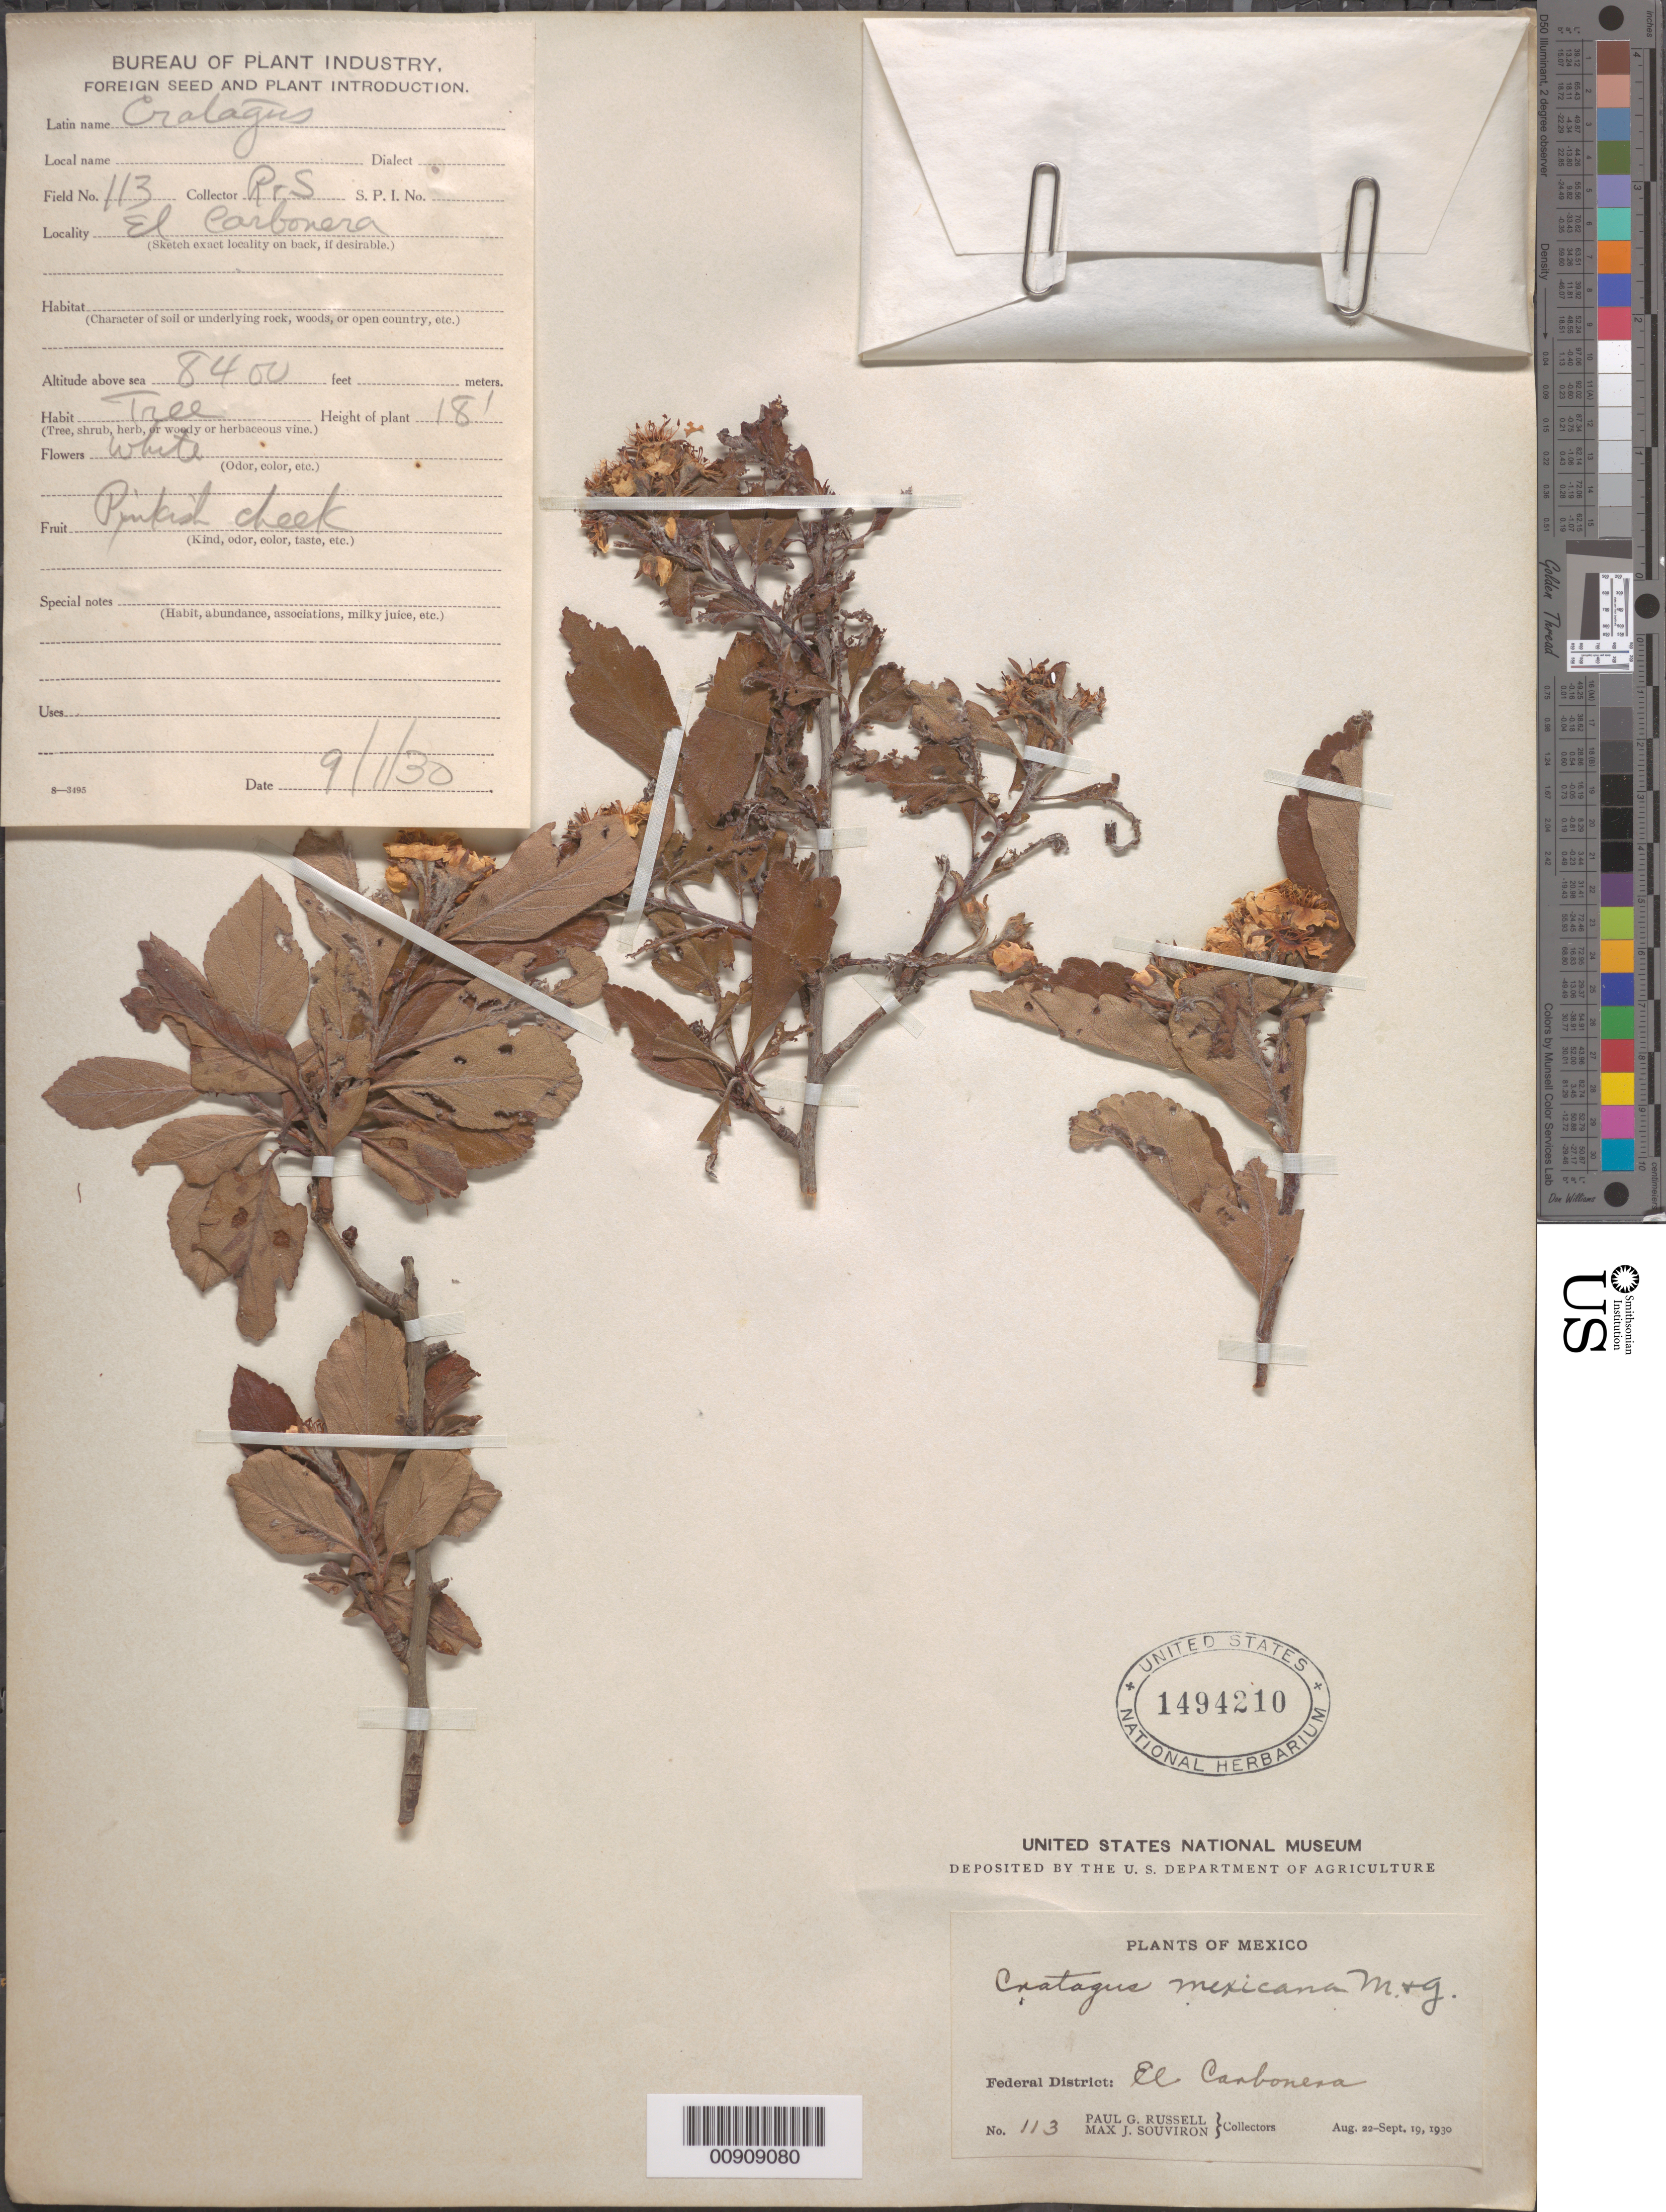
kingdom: Plantae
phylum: Tracheophyta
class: Magnoliopsida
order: Rosales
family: Rosaceae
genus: Crataegus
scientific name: Crataegus mexicana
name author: Moc. & Sessé ex DC.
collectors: P. G. Russell & M. J. Souviron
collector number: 113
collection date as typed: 22 Aug 1930 to 19 Sep 1930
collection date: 1930-08-22/1930-09-19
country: Mexico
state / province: Distrito Federal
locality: Federal District: El Carbonera.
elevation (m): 2560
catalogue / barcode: US 1494210